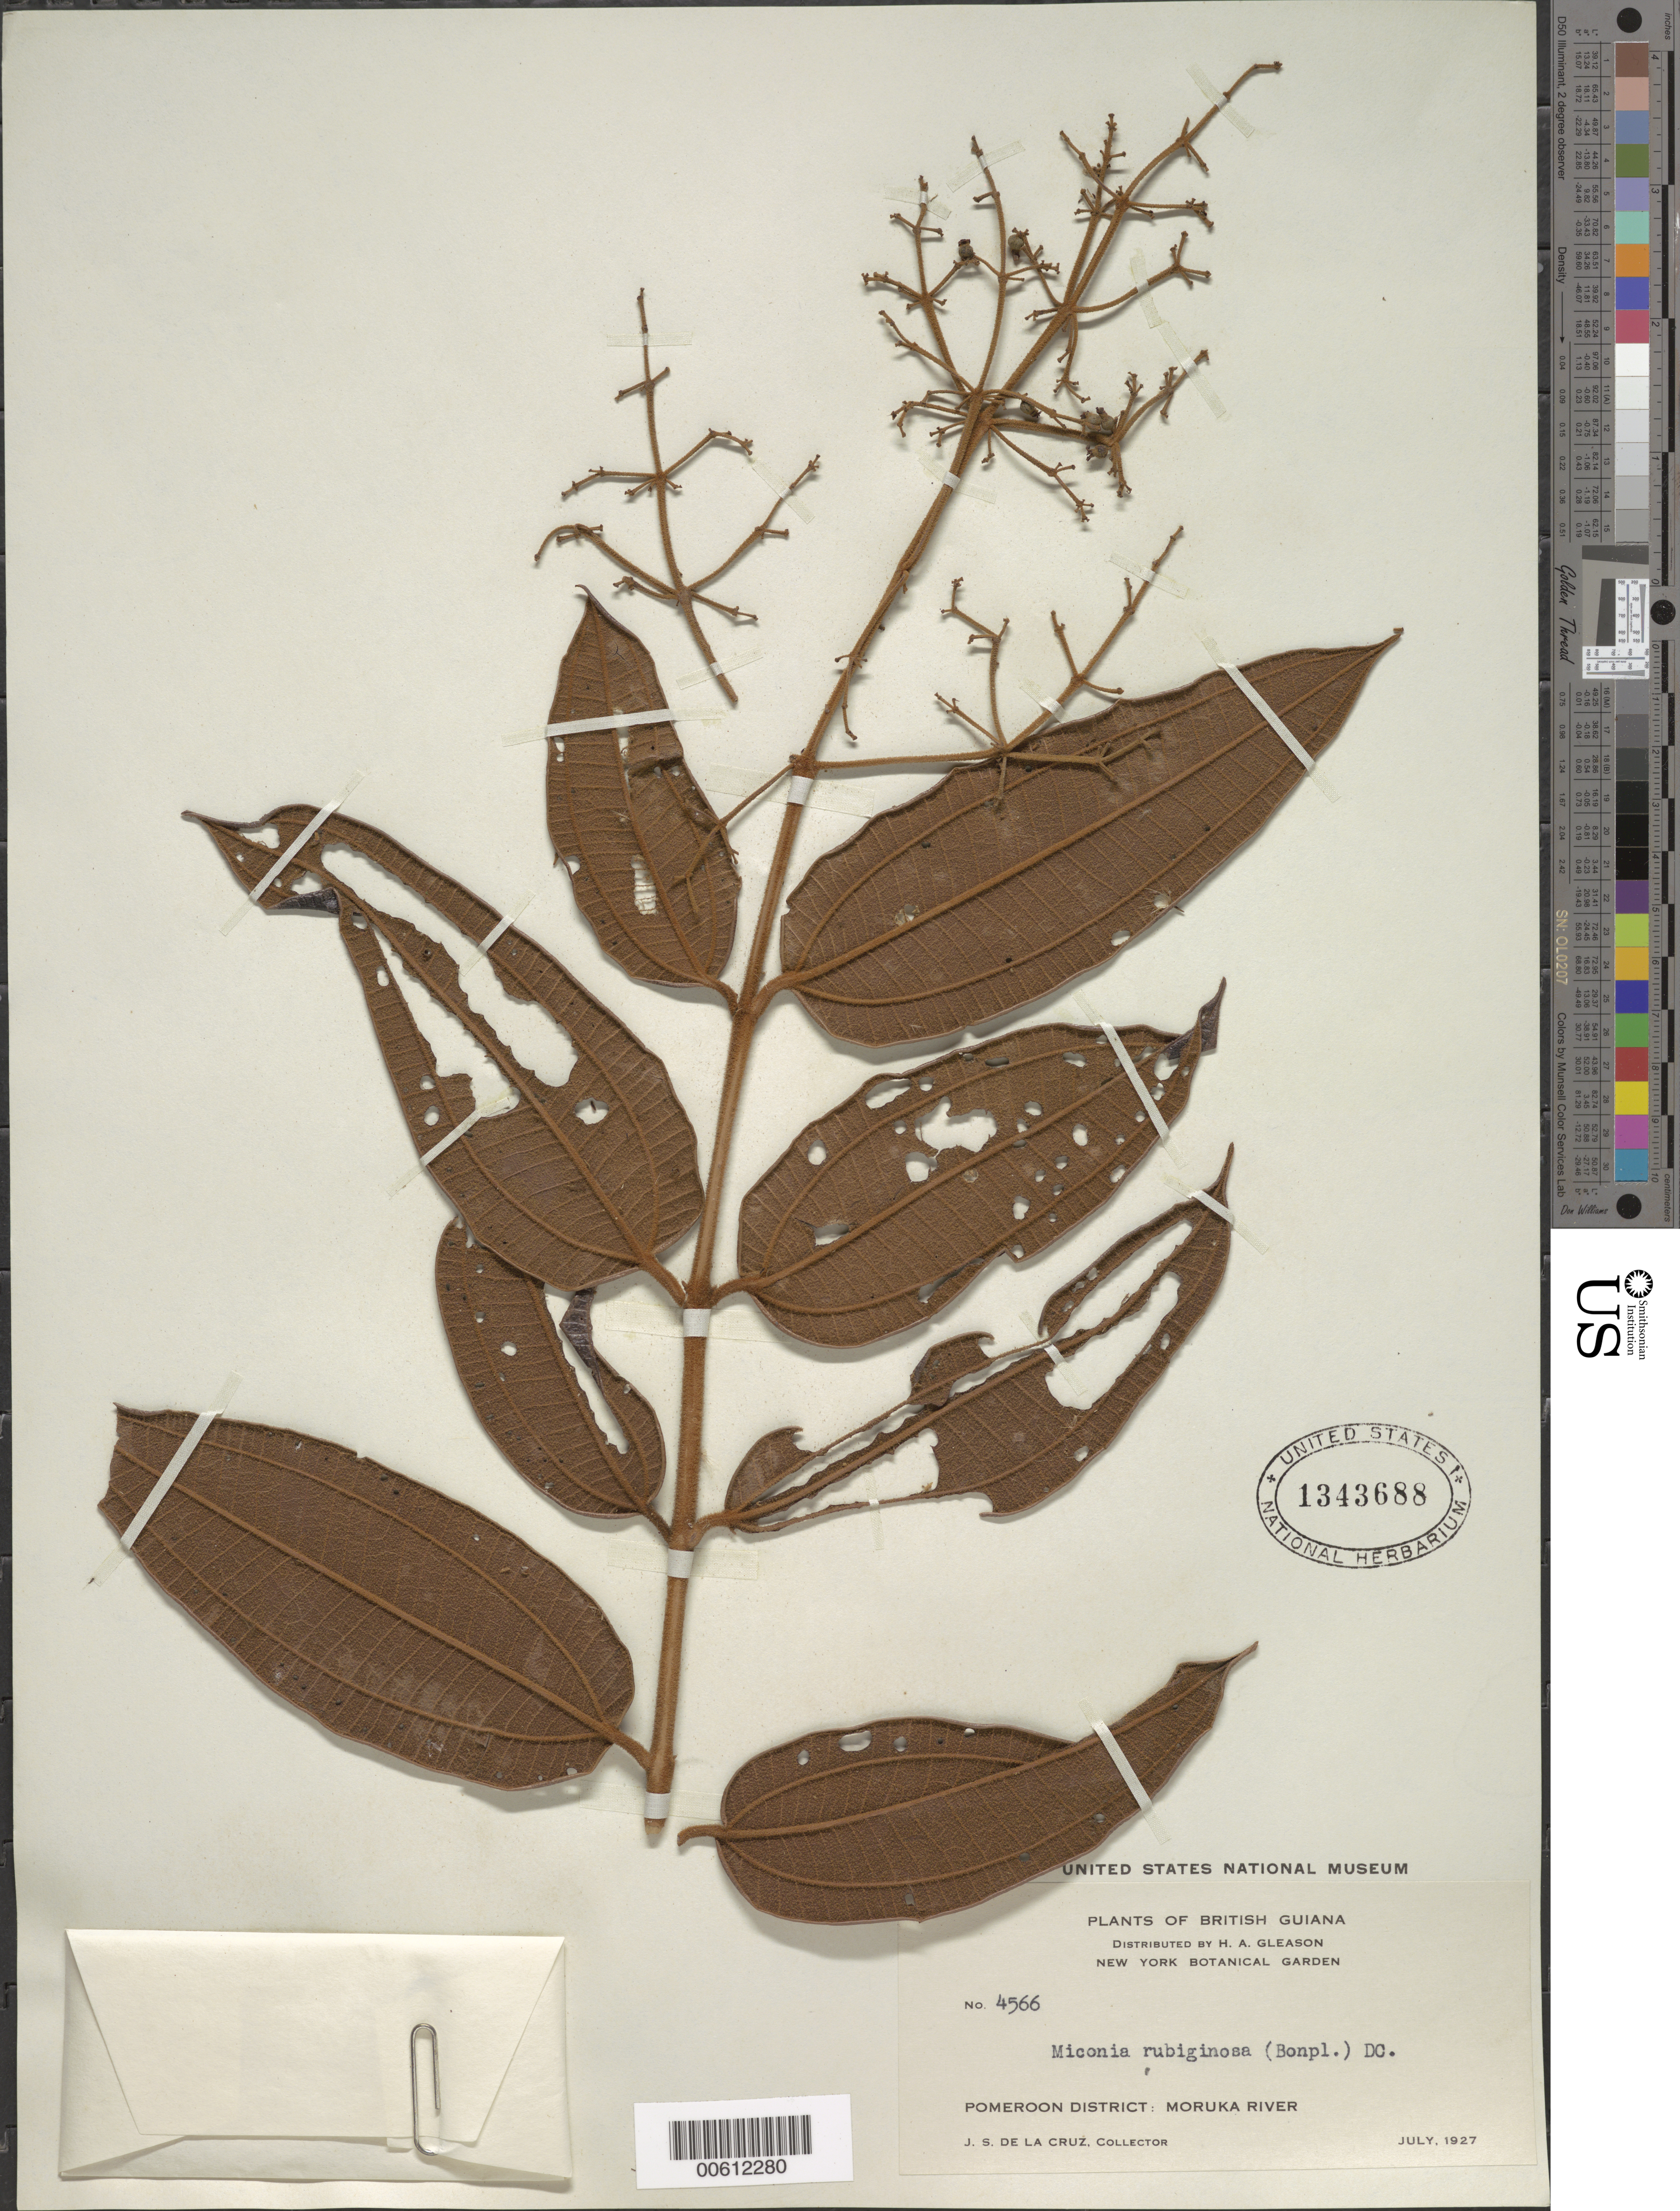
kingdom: Plantae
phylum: Tracheophyta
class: Magnoliopsida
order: Myrtales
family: Melastomataceae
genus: Miconia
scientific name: Miconia rubiginosa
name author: (Bonpl.) DC.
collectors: J. S. de la Cruz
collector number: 4566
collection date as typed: Jul-27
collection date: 1927-07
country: Guyana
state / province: Barima-Waini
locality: Moruka R., Pomeroon Dist.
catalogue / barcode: US 1343688